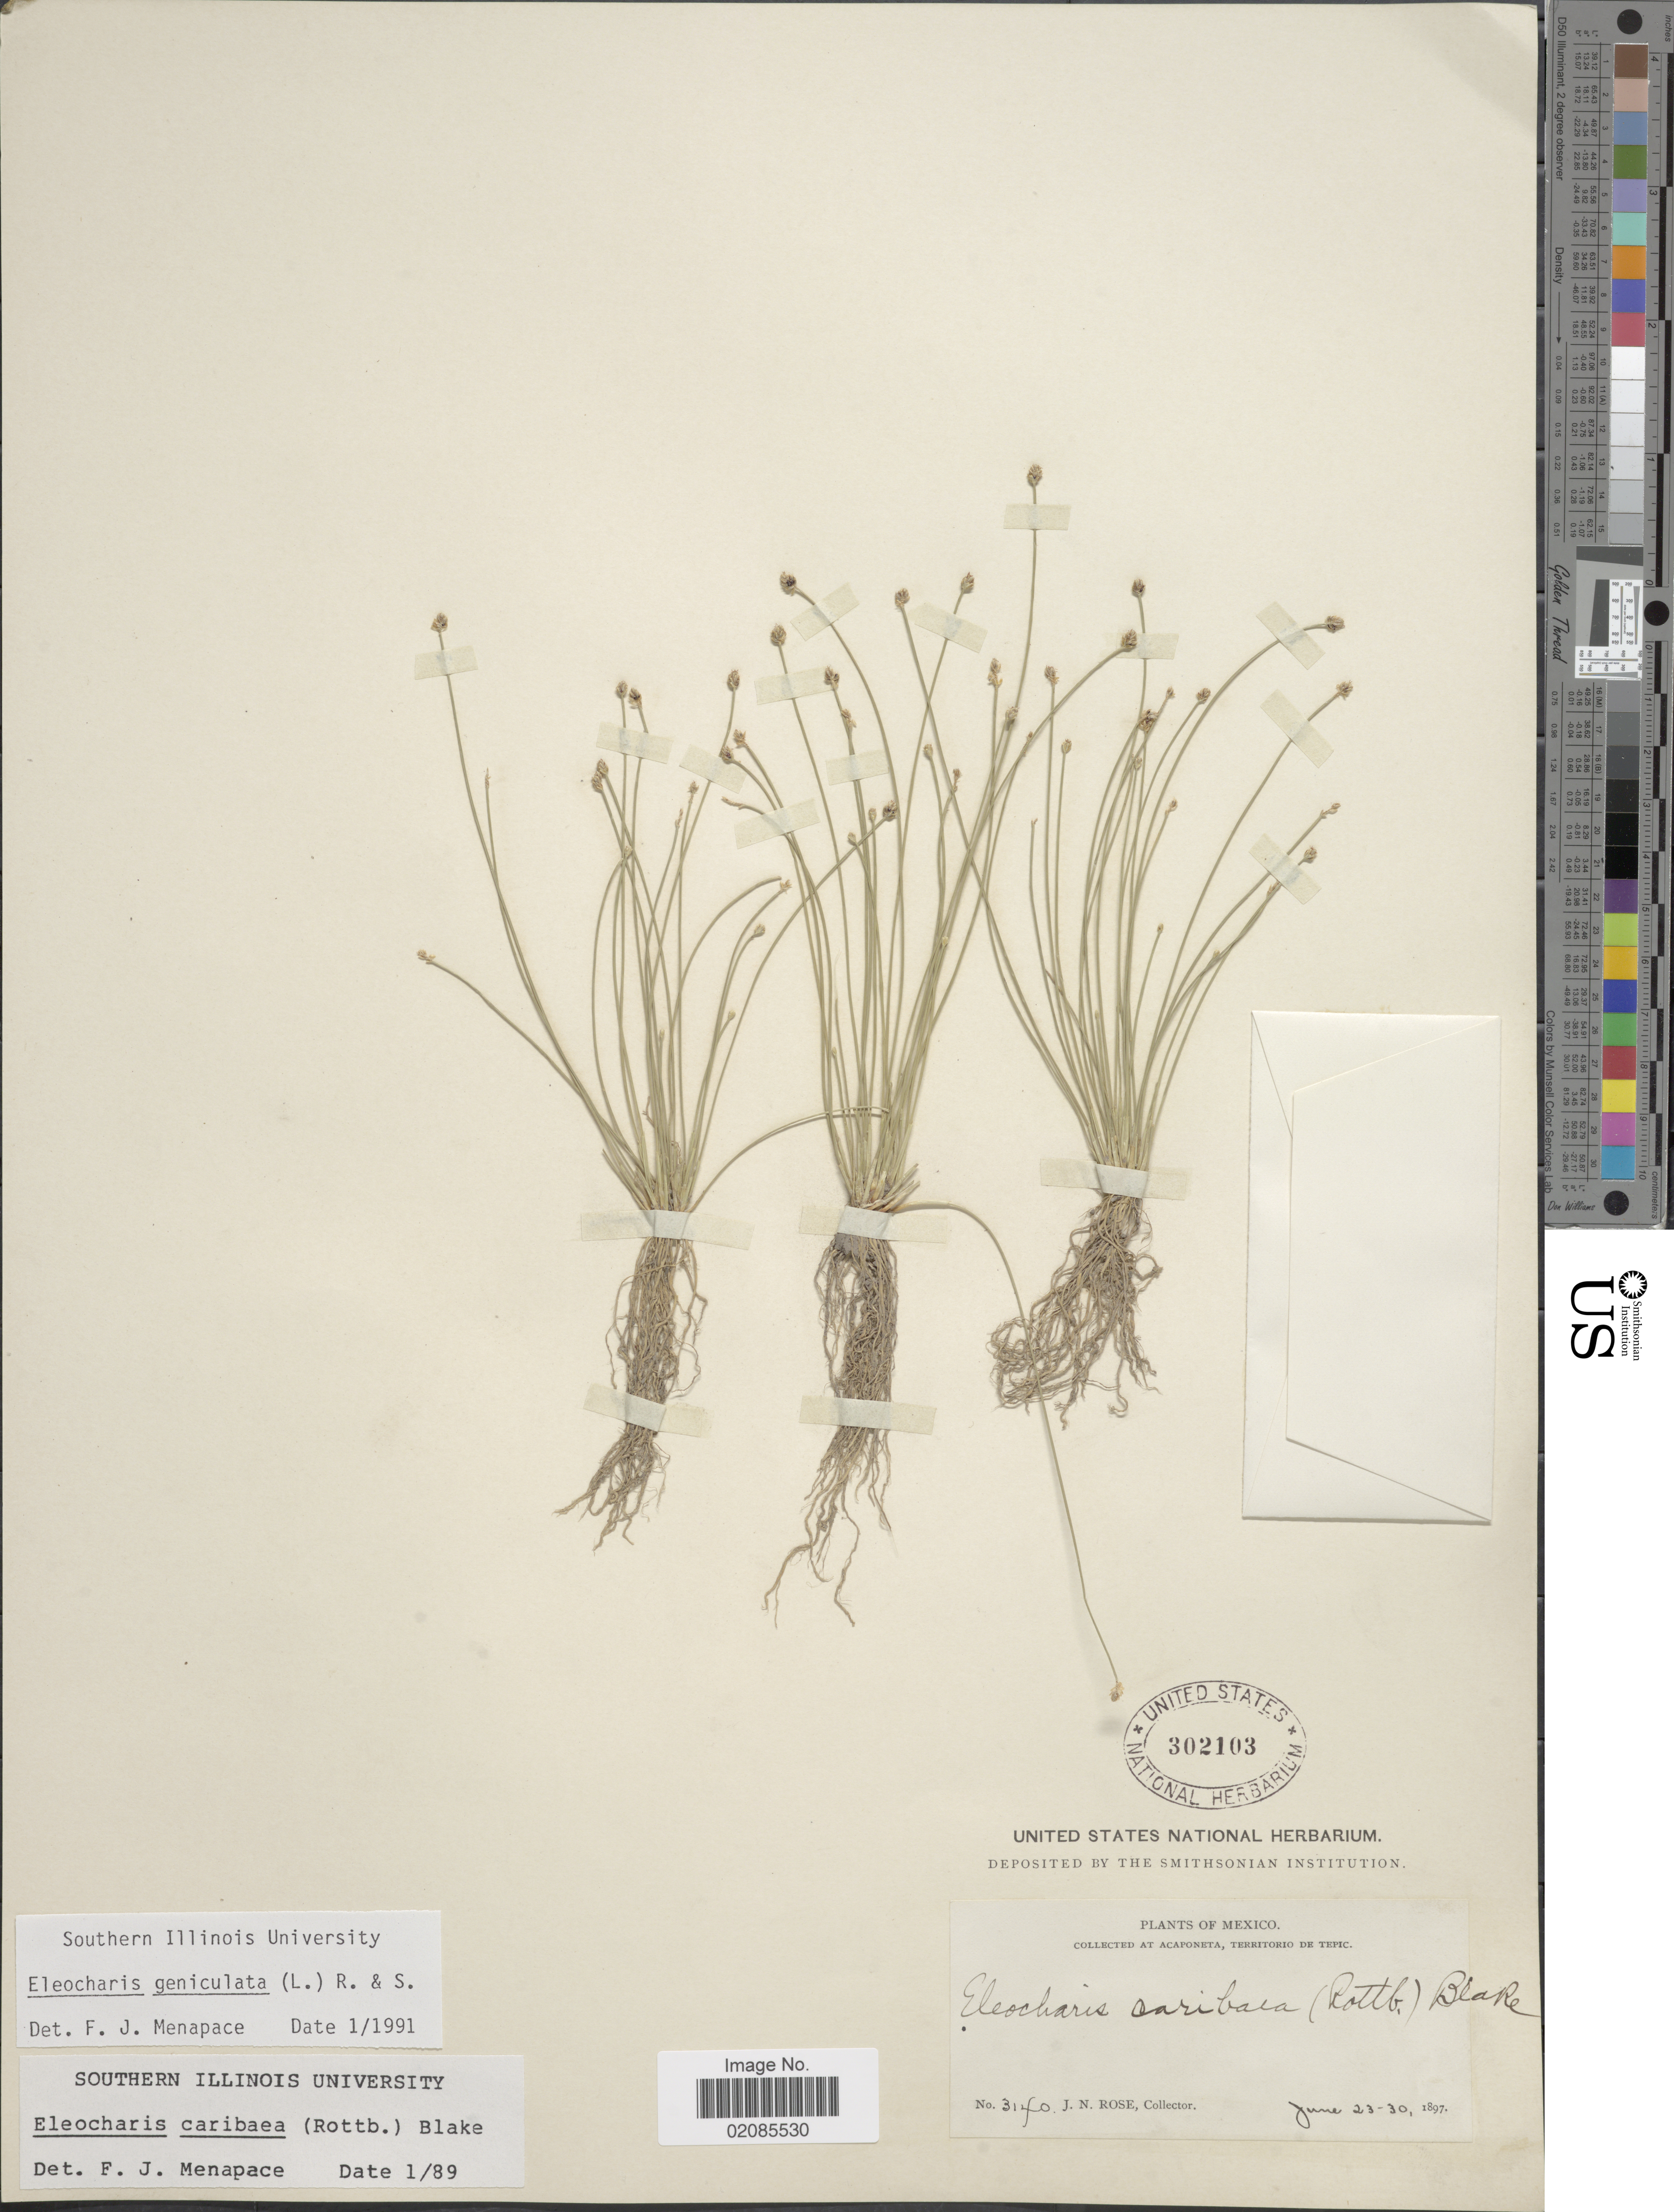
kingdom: Plantae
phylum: Tracheophyta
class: Liliopsida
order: Poales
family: Cyperaceae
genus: Eleocharis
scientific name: Eleocharis geniculata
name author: (L.) Roem. & Schult.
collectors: J. N. Rose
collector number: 3140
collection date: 1897-06-23/1897-06-30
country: Mexico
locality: At Acaponeta, Territorio de Tepic.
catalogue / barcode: US 302103